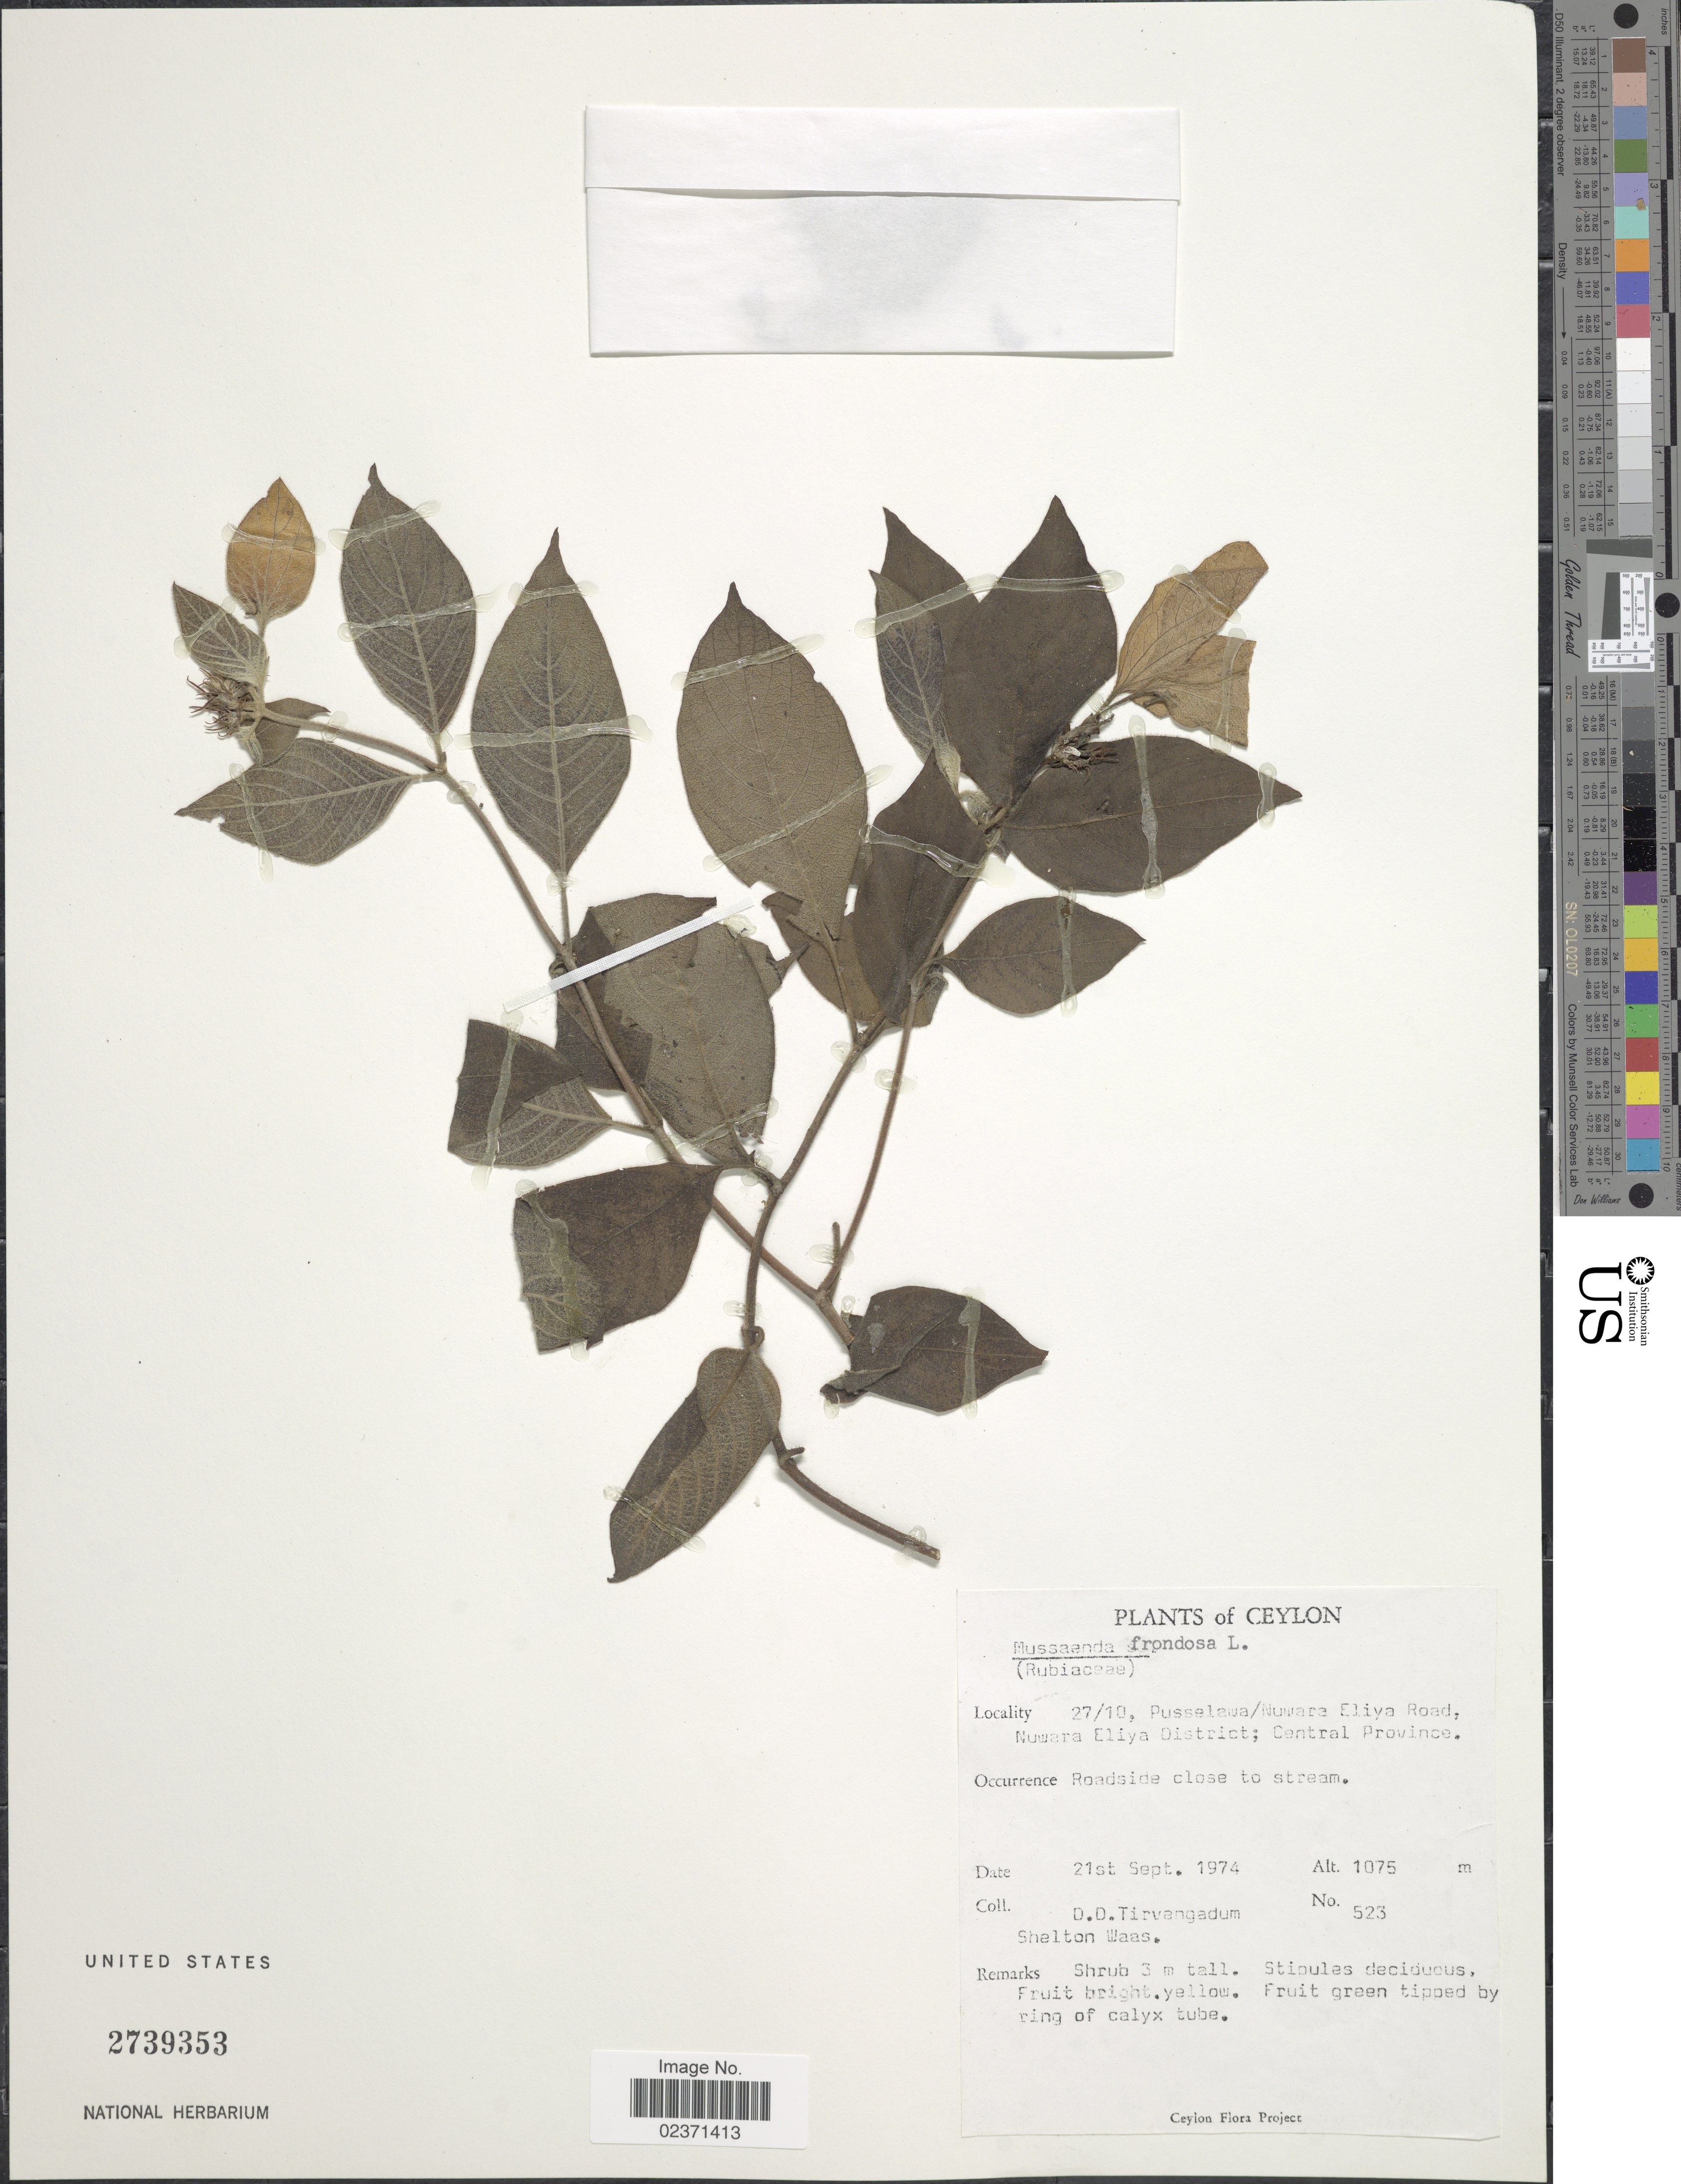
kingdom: Plantae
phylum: Tracheophyta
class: Magnoliopsida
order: Gentianales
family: Rubiaceae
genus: Mussaenda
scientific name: Mussaenda frondosa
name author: L.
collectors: D. Tirvangadum & S. Waas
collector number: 523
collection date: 1974-09-21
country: Sri Lanka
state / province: Central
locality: Ceylon. 27/10, Pusselawa/Nuwara Eliya Road, Nuwara Eliya District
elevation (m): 1075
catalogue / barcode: US 2739353